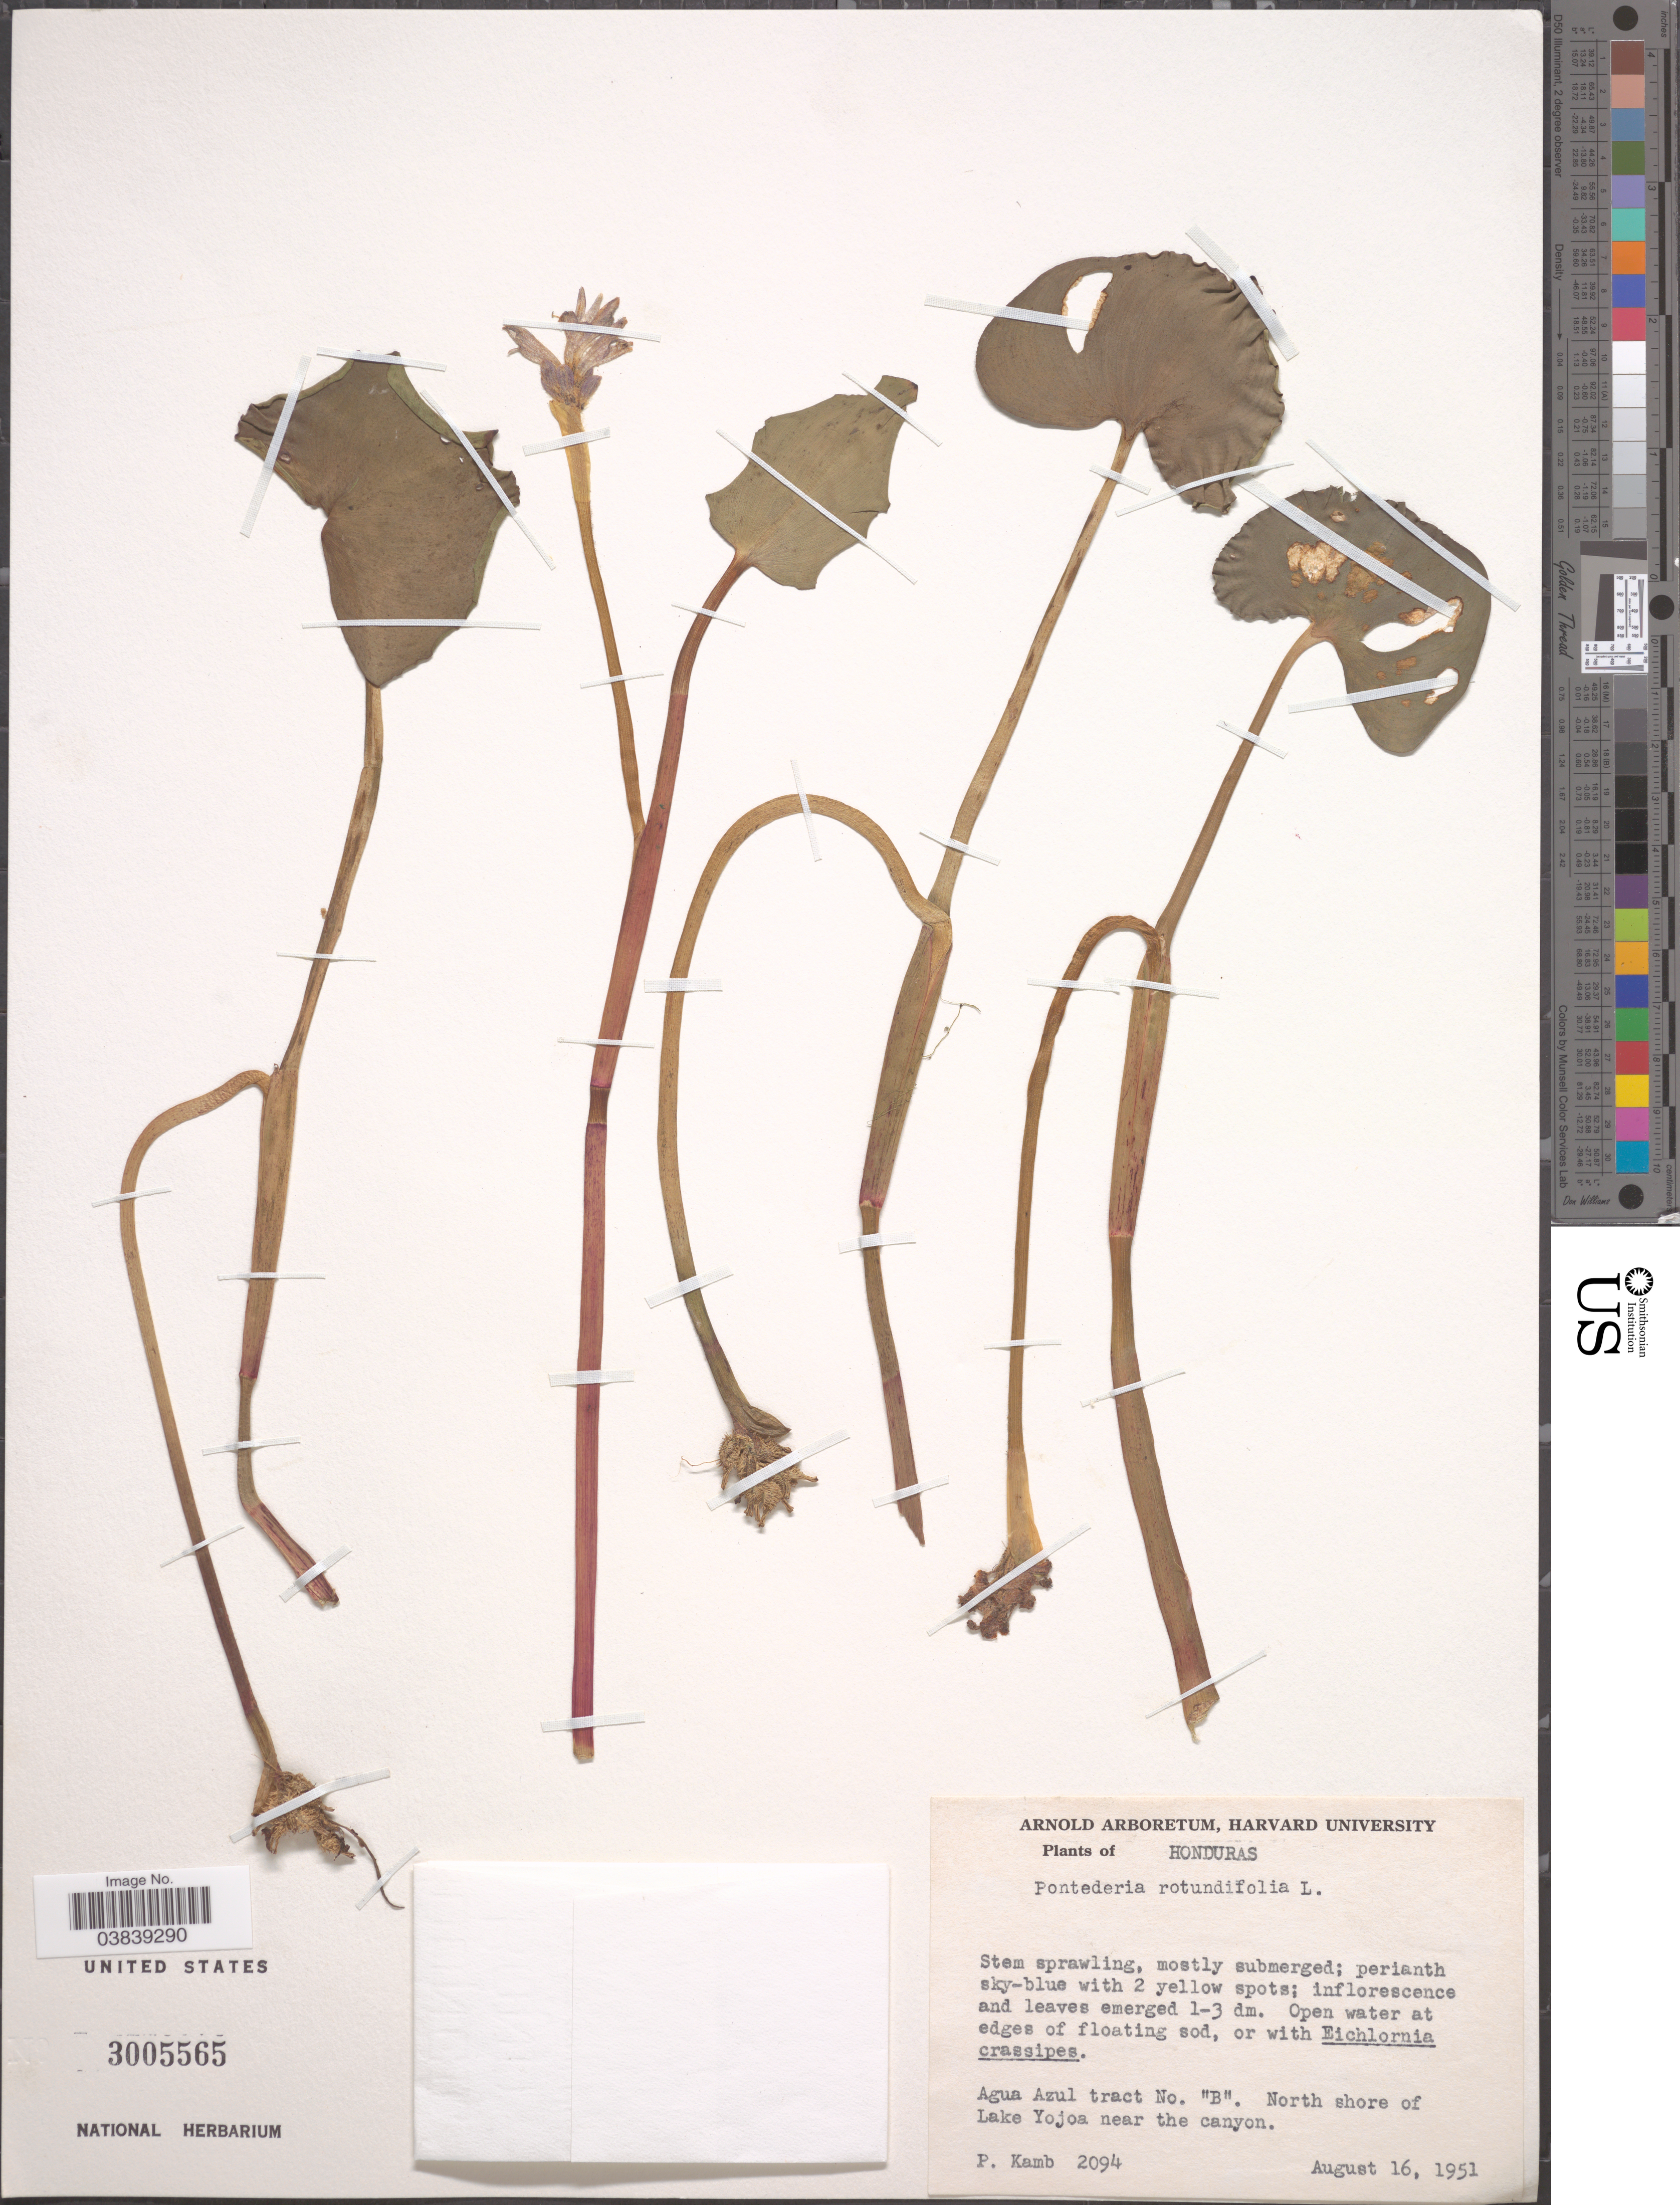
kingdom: Plantae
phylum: Tracheophyta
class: Liliopsida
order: Commelinales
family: Pontederiaceae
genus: Pontederia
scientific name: Pontederia rotundifolia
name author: L. f.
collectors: P. Kamb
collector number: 2094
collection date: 1951-08-16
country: Honduras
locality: Agua Azul tract No. "B". North shore of Lake Yojoa near the canyon.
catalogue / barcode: US 3005565